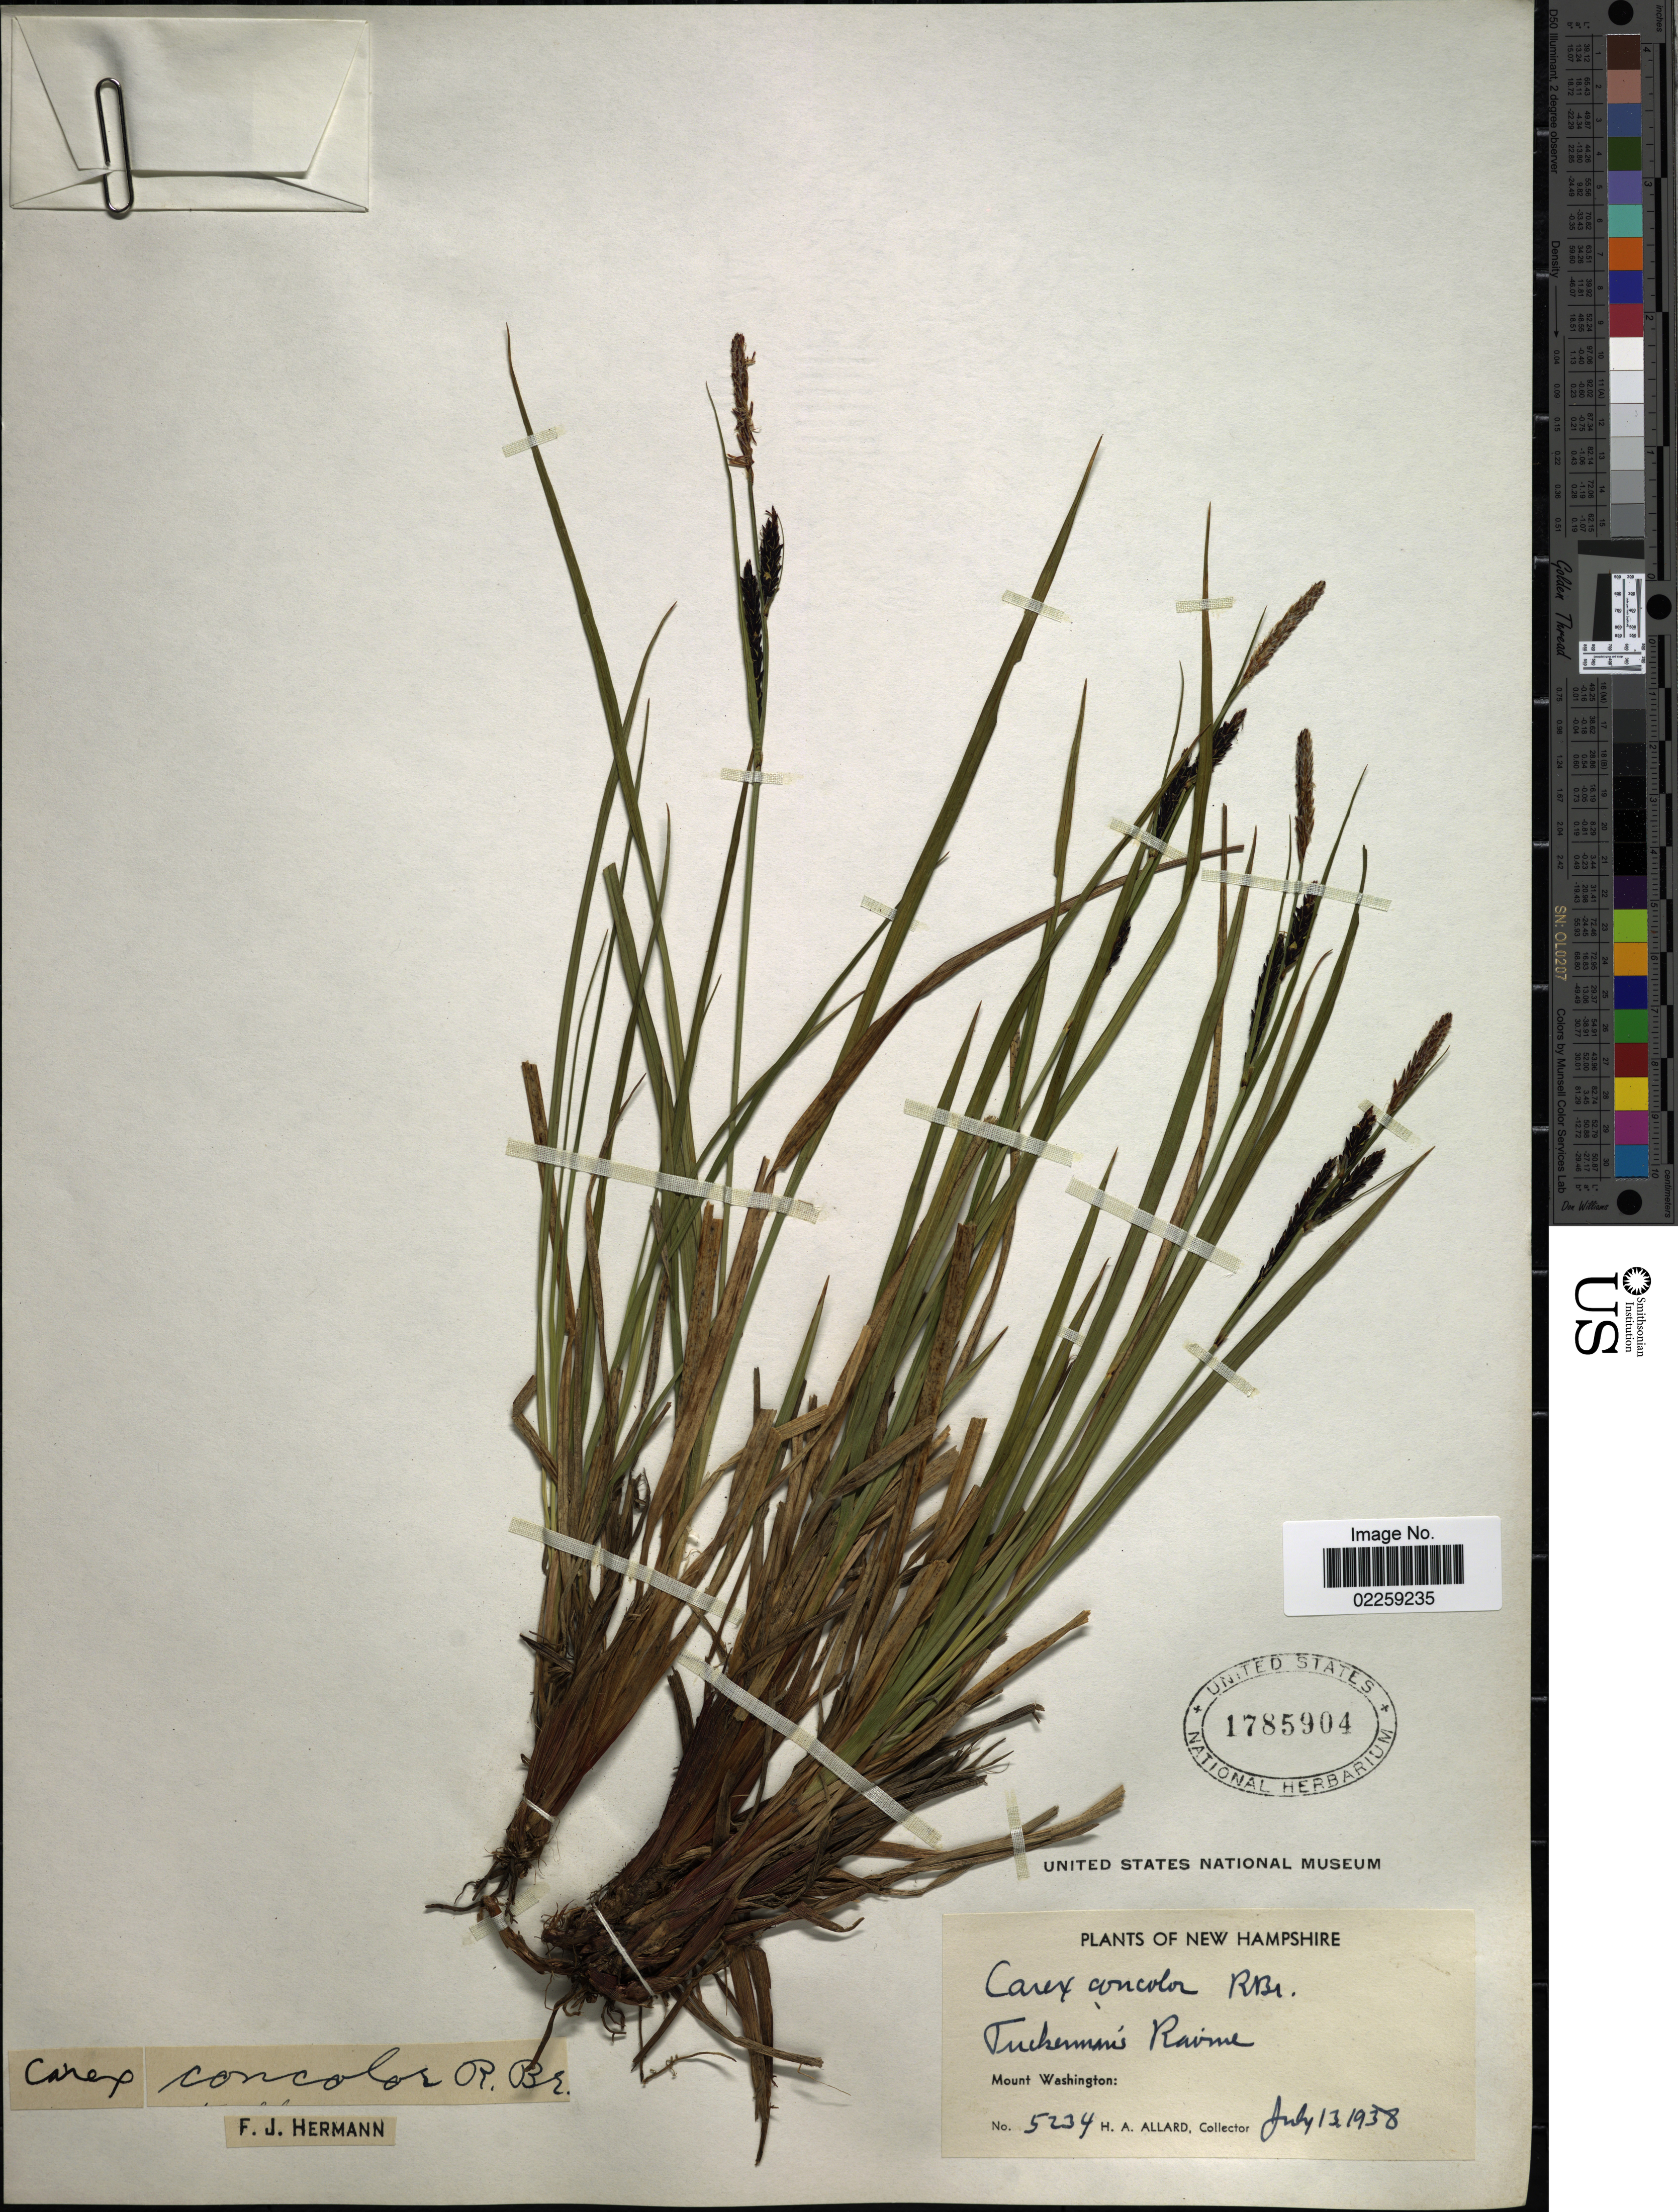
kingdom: Plantae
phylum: Tracheophyta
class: Liliopsida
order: Poales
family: Cyperaceae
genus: Carex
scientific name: Carex bigelowii subsp. bigelowii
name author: Torr. ex Schwein.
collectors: H. A. Allard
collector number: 5234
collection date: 1938-07-13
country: United States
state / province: New Hampshire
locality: Ttuckerman's Ravine, Mount Washington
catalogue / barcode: US 1785904